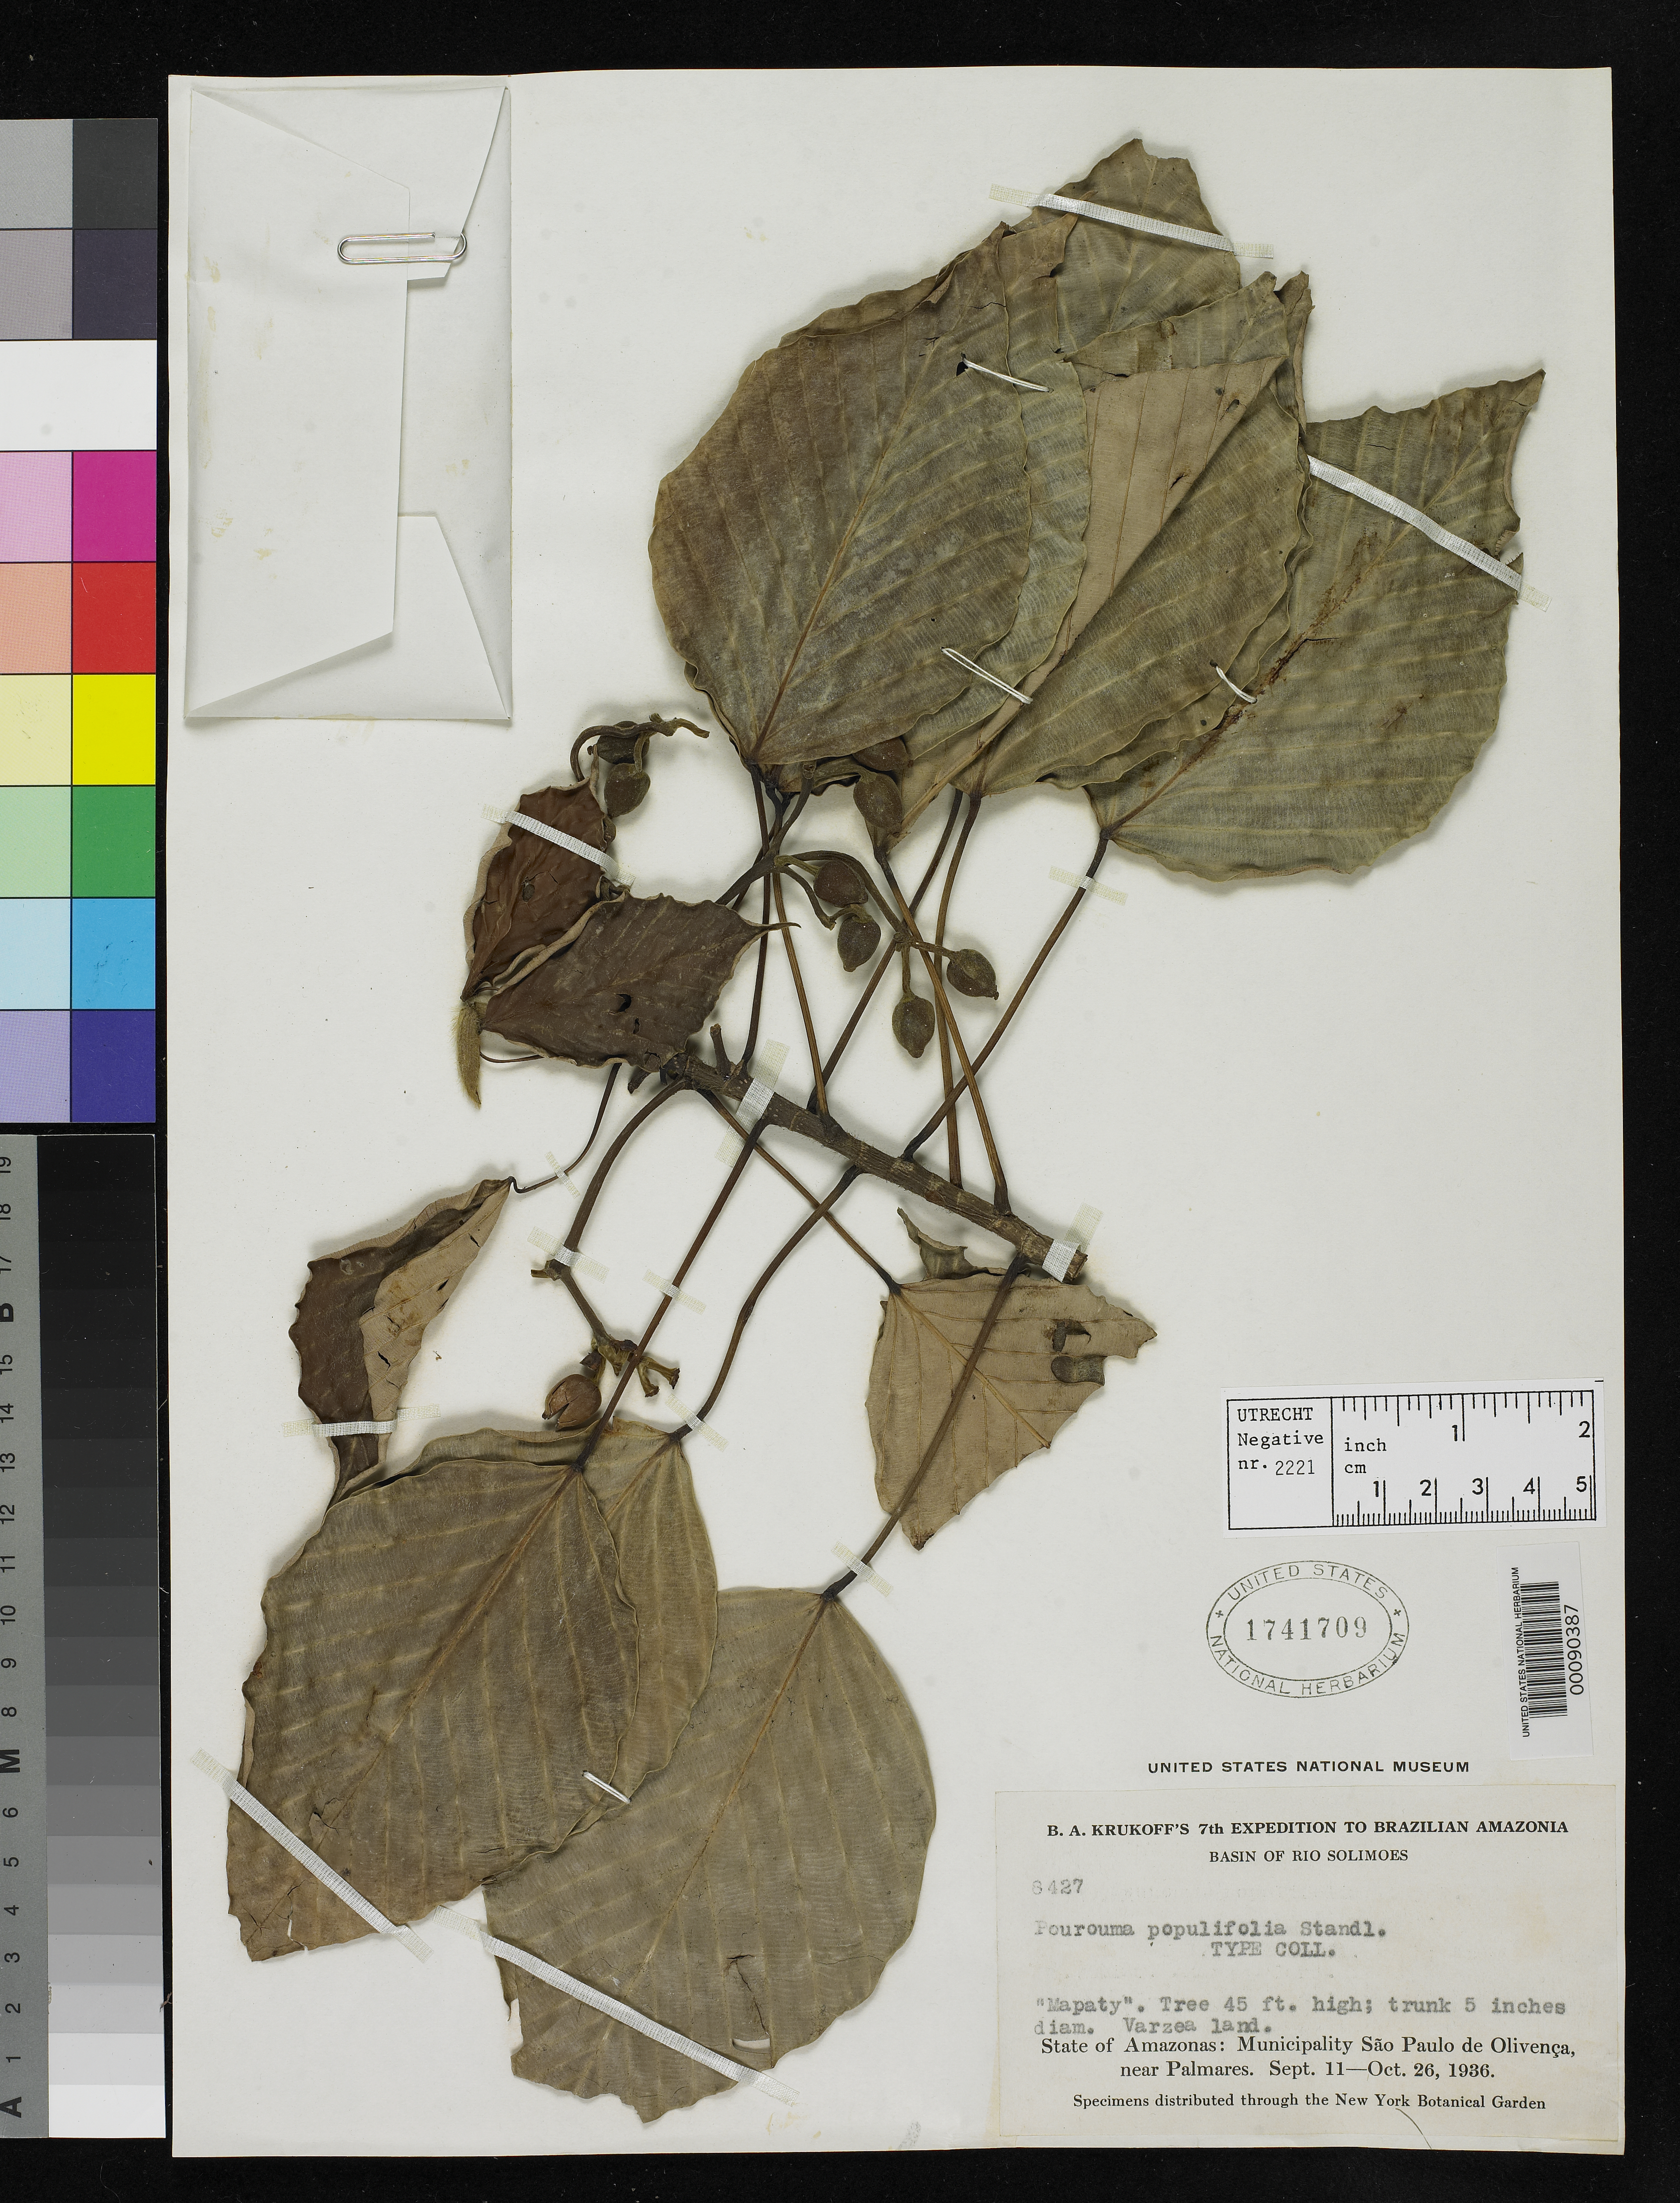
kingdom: Plantae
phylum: Tracheophyta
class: Magnoliopsida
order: Rosales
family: Urticaceae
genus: Pourouma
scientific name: Pourouma populifolia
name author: Standl.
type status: Isotype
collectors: B. A. Krukoff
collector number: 8427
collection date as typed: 11 Sep 1936 to 26 Oct 1936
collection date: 1936-09-11/1936-10-26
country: Brazil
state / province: Amazonas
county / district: São Paulo de Olivença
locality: Near Palmares.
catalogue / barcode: US 1741709